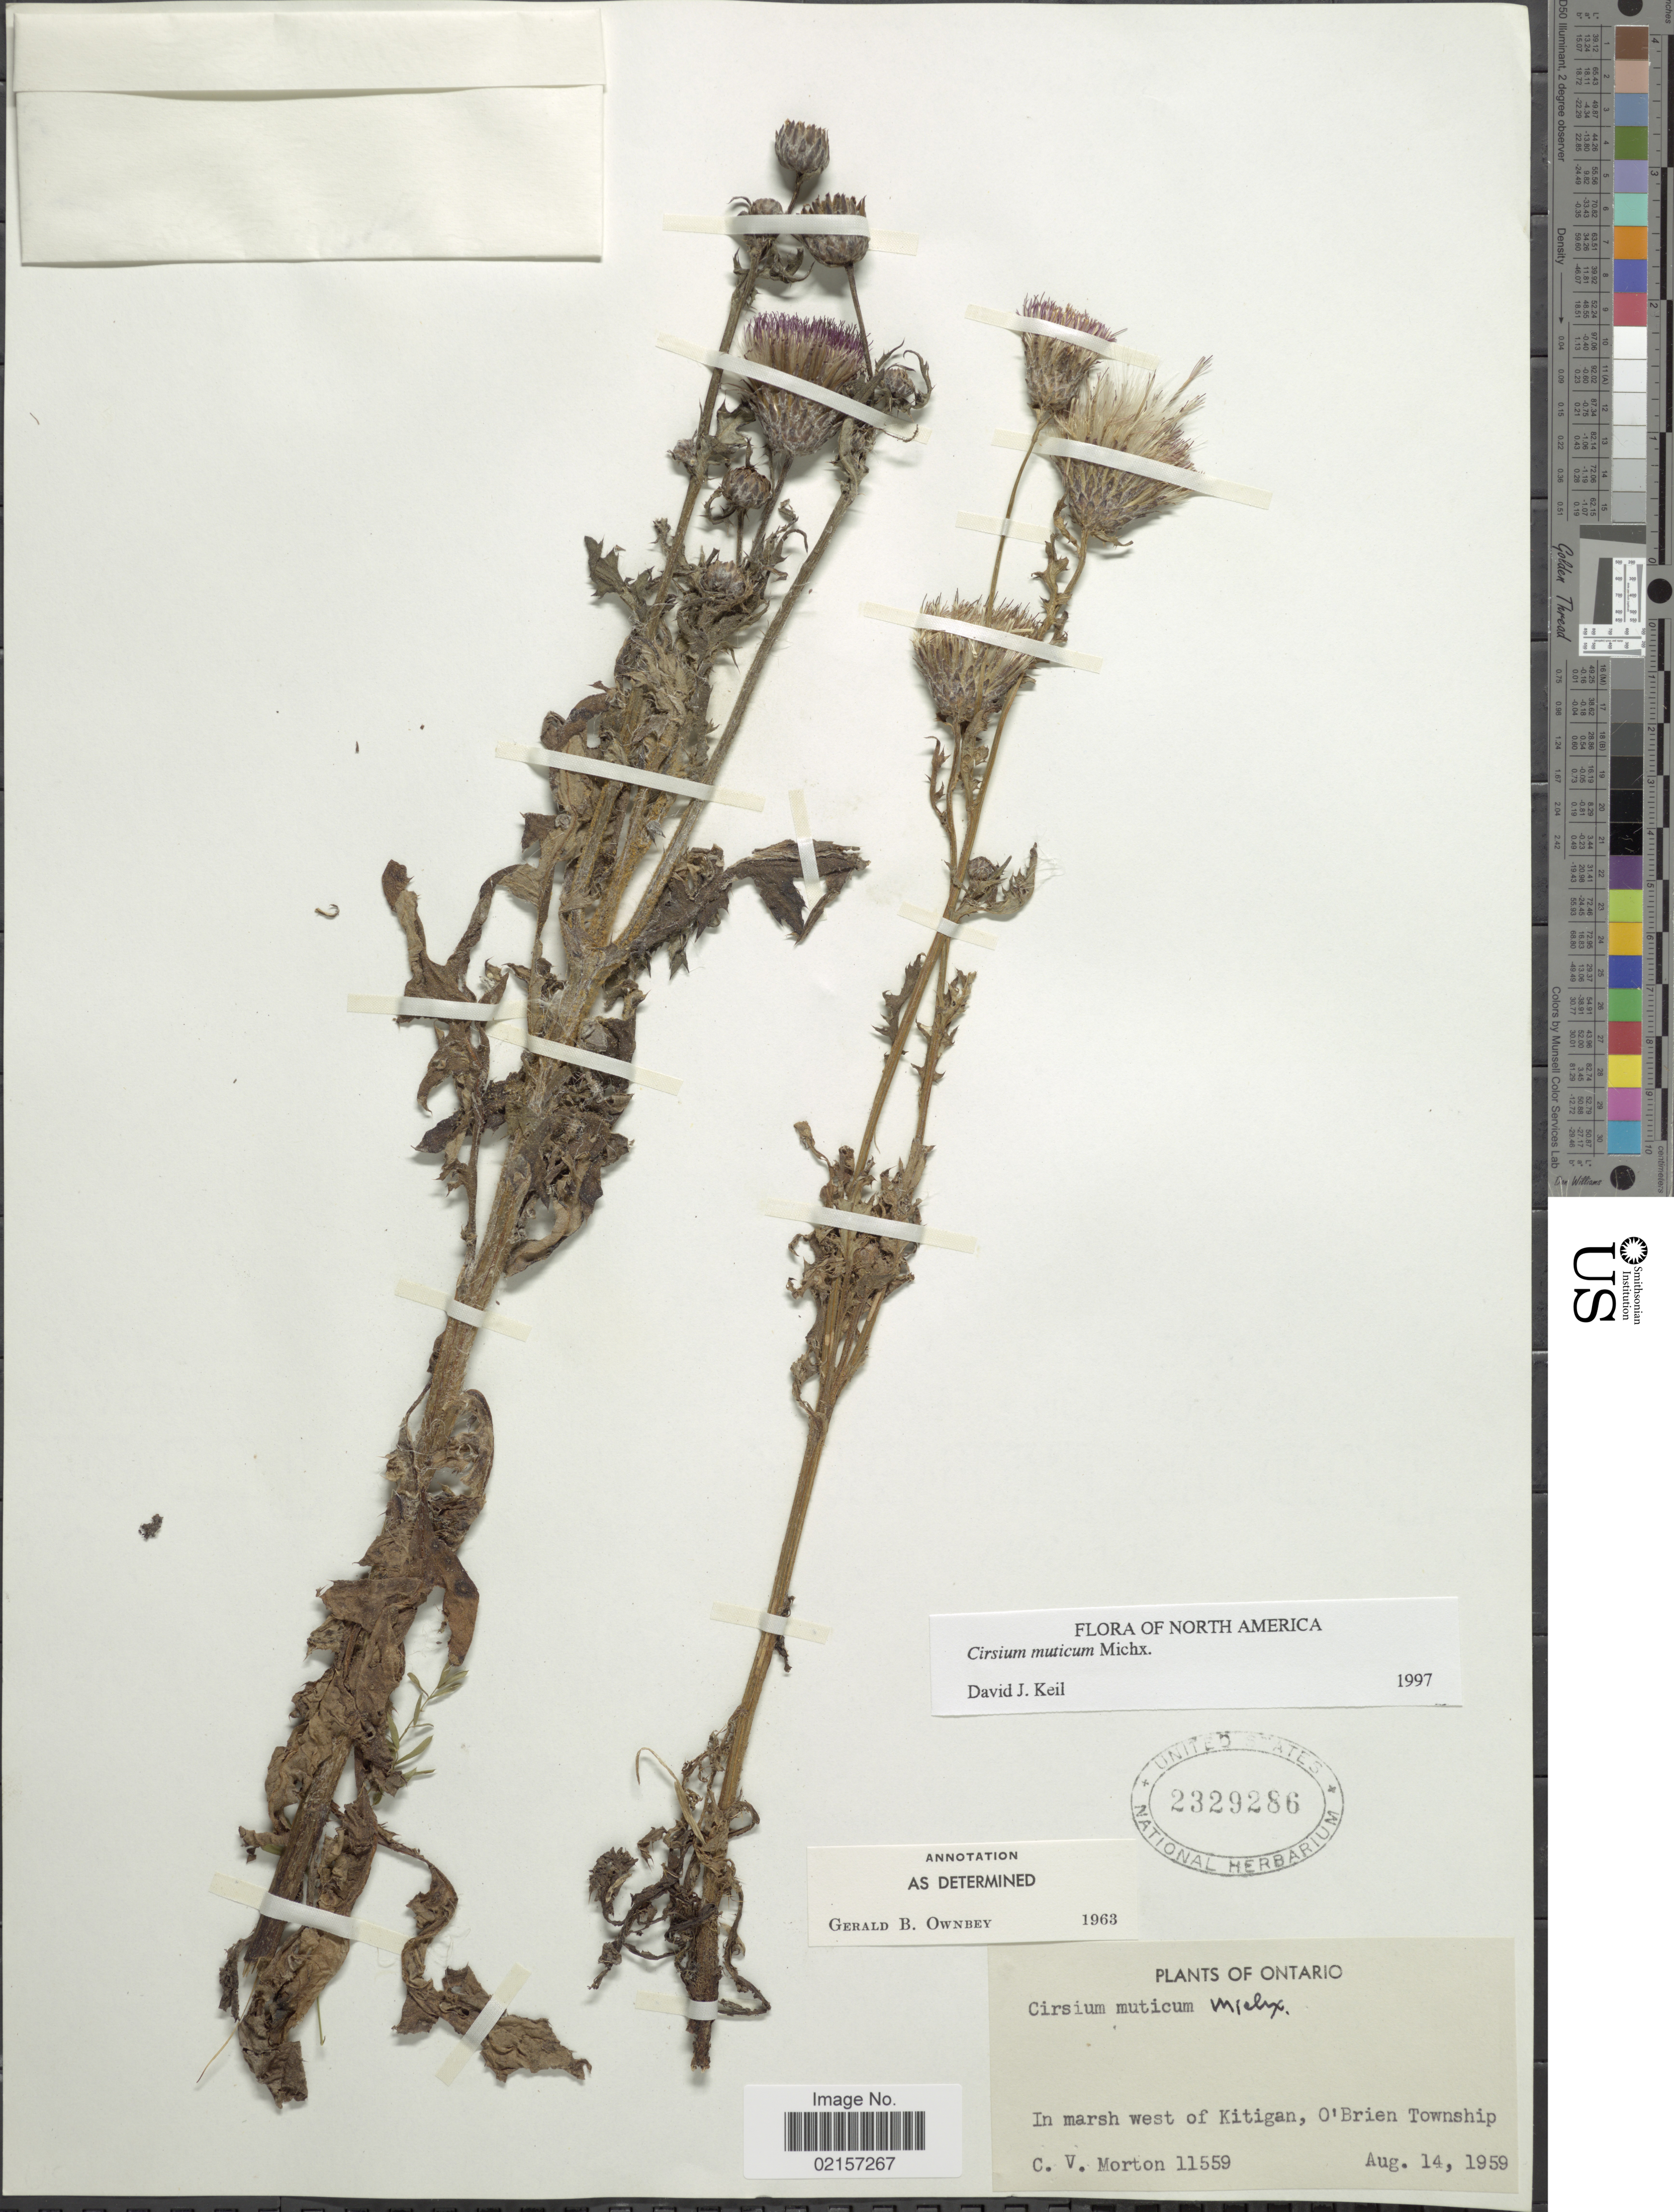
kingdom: Plantae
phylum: Tracheophyta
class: Magnoliopsida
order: Asterales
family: Asteraceae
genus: Cirsium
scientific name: Cirsium muticum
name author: Michx.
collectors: C. V. Morton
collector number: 11559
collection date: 1959-08-14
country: Canada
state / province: Ontario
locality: In marsh west of Kitigan, O'Brien Township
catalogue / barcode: US 2329286